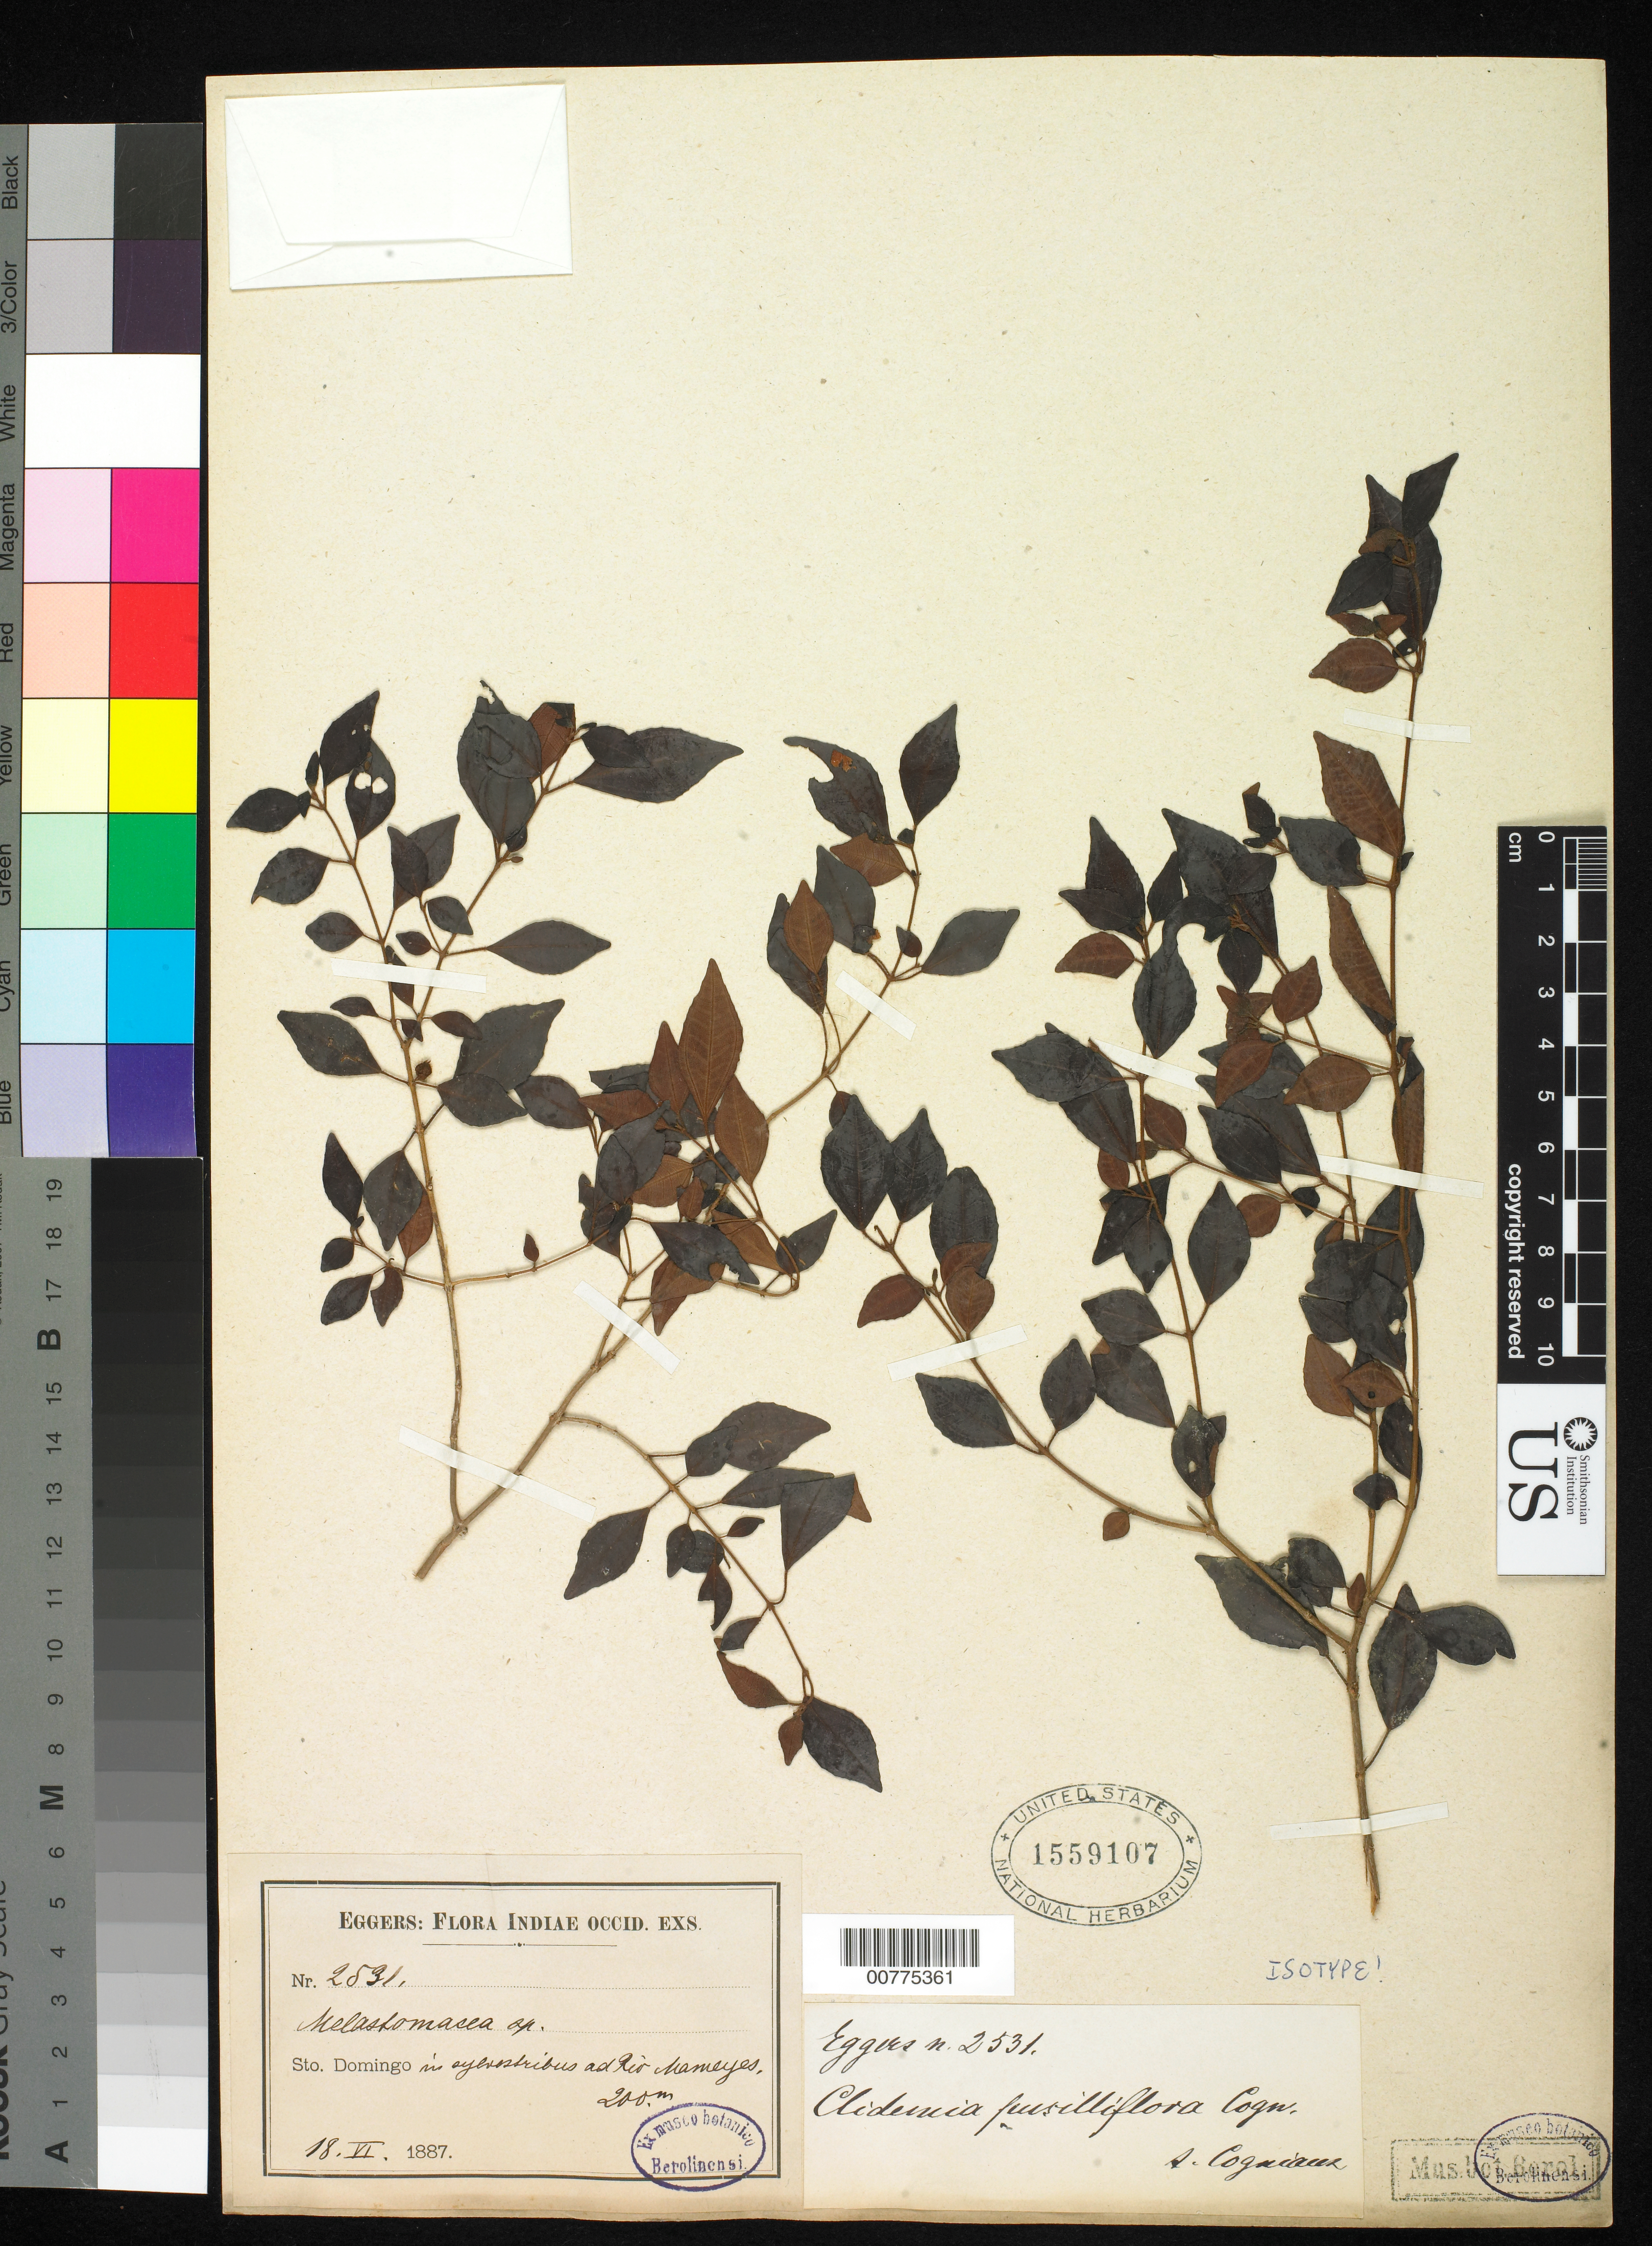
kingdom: Plantae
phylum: Tracheophyta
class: Magnoliopsida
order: Myrtales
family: Melastomataceae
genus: Clidemia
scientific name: Clidemia pusilliflora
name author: Cogn. in A. DC.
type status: Syntype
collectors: H. F. A. von Eggers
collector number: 2531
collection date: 1887-06-18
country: Dominican Republic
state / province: Santo Domingo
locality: Ad Riochameyes.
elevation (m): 200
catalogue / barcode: US 1559107